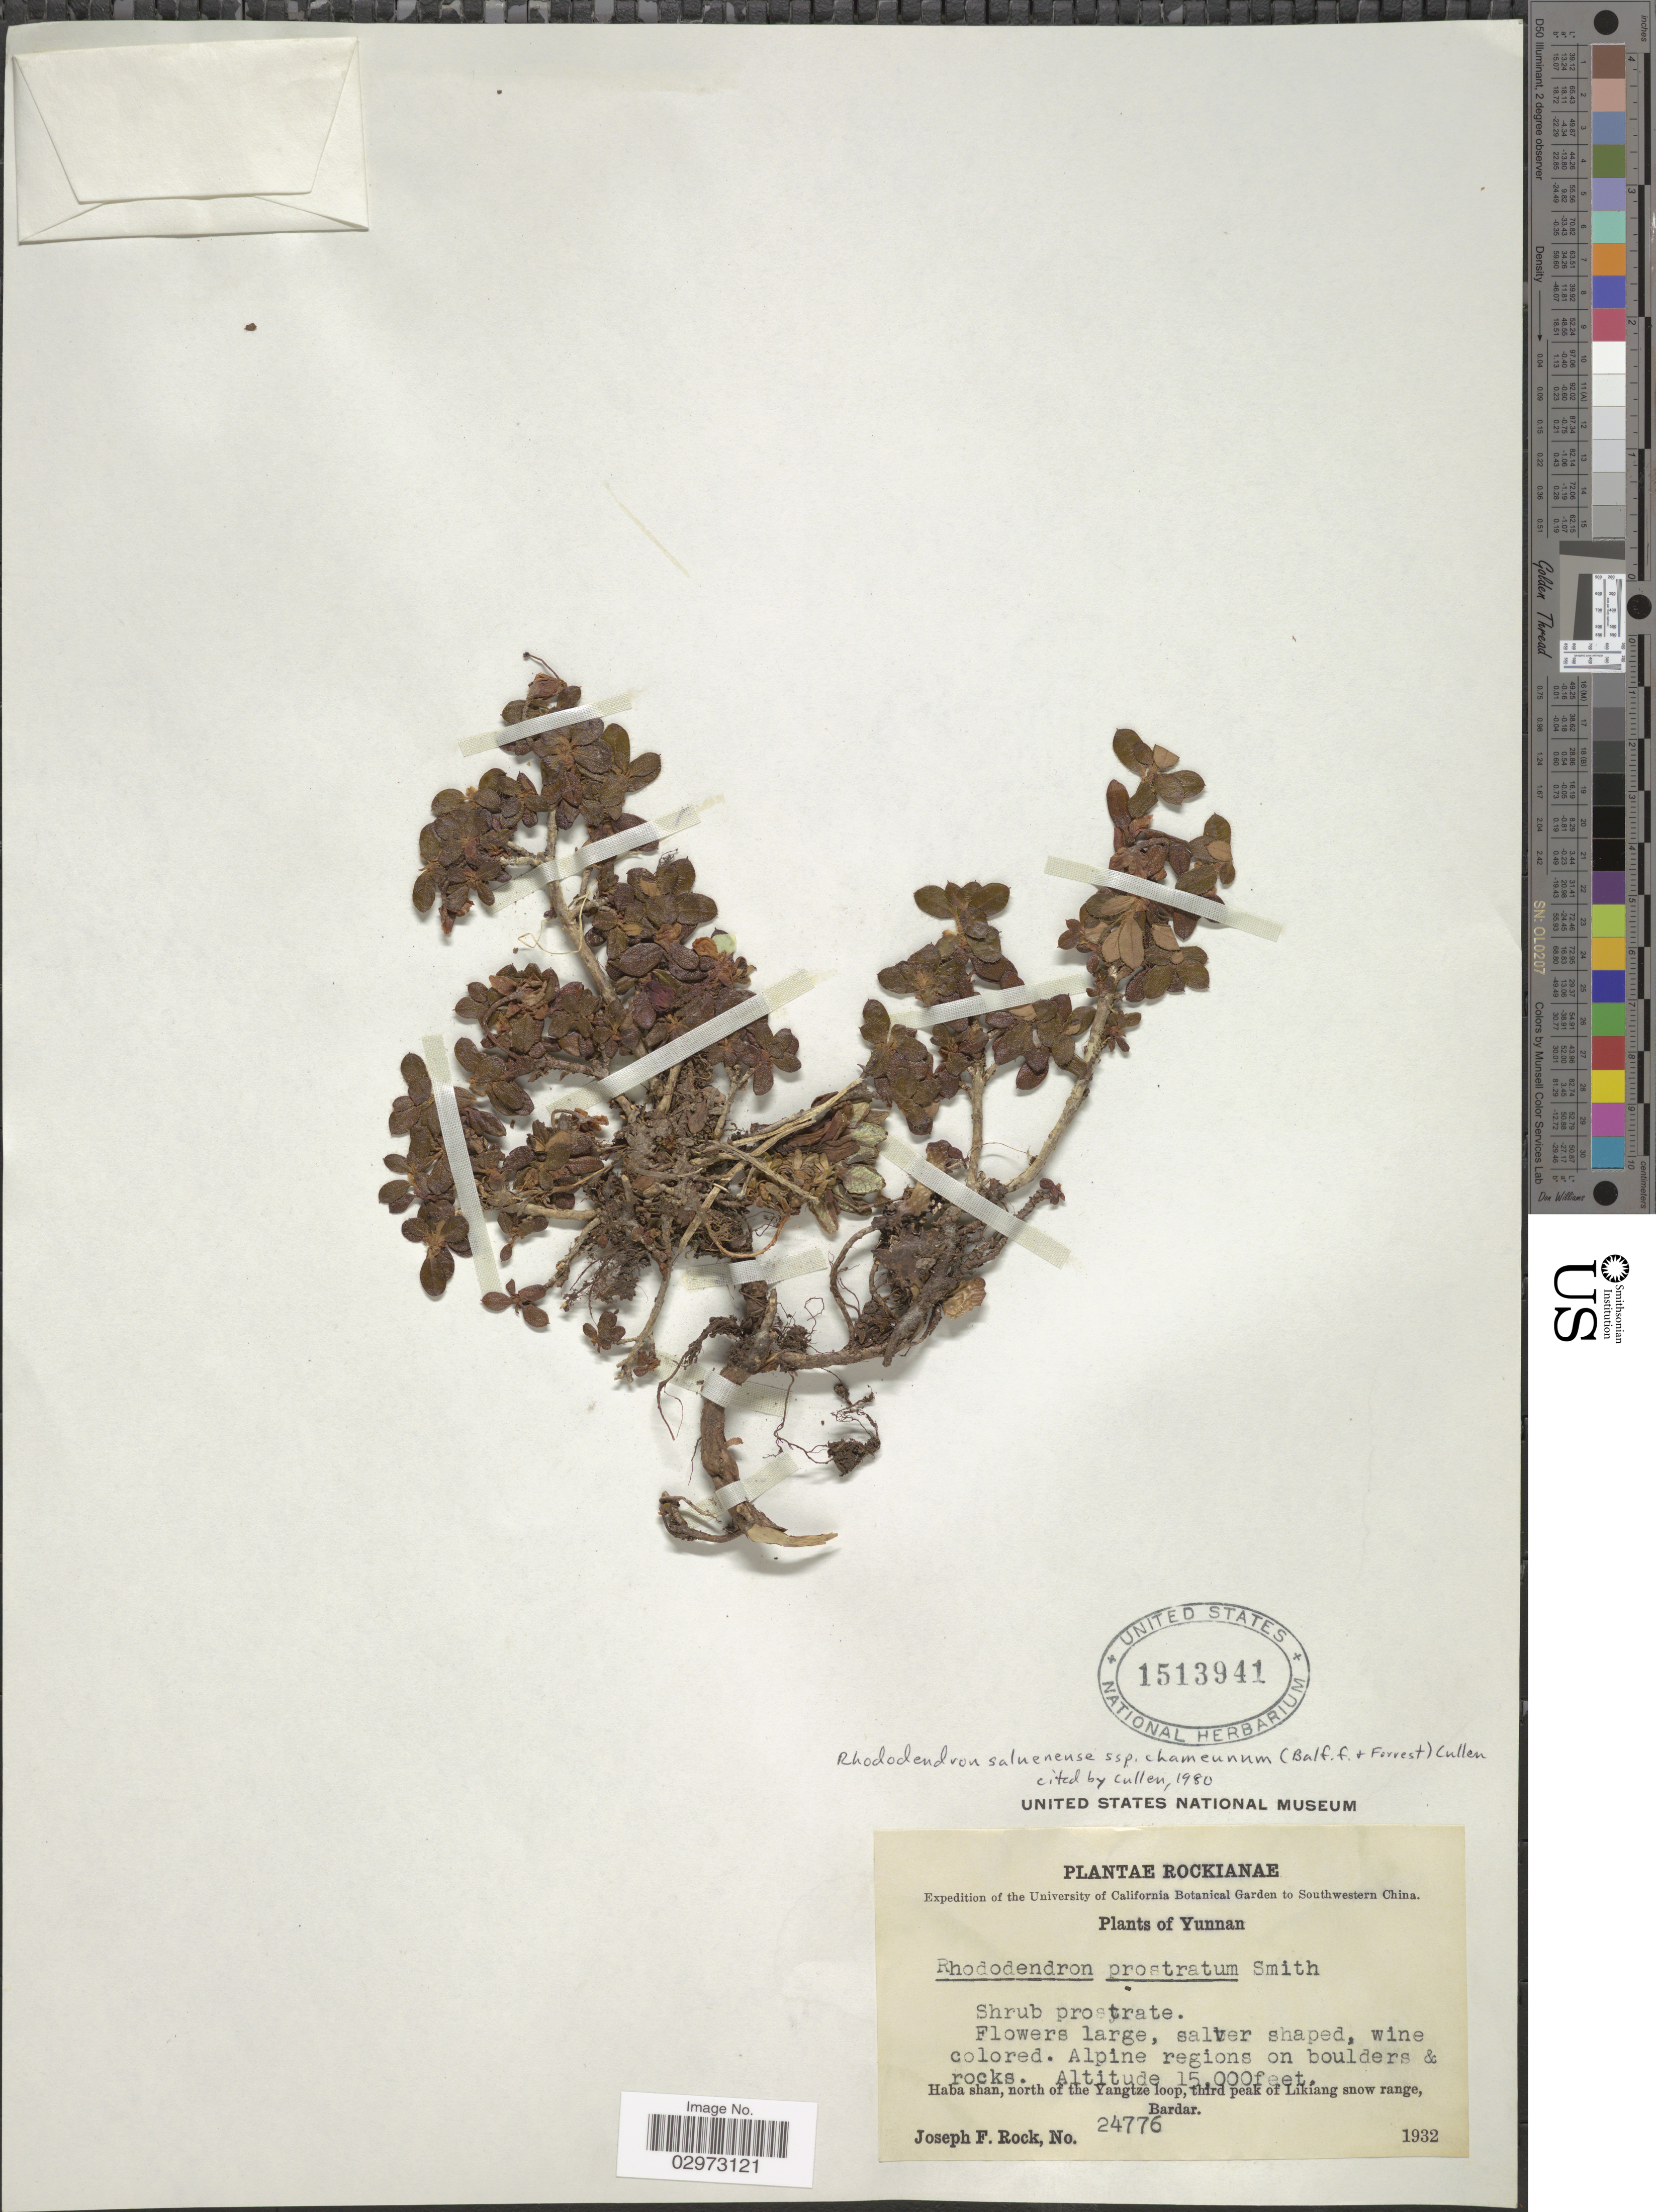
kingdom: Plantae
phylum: Tracheophyta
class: Magnoliopsida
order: Ericales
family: Ericaceae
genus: Rhododendron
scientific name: Rhododendron saluenense subsp. chameunum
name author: (Balf. f. & Forrest) Cullen in Cullen & D.F.Chamb.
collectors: J. F. Rock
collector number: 24776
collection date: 1932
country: China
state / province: Yunnan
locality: Southwestern China. Alpine regions on boulders & rocks. Haba shan, north of the Yangtze loop, third peak of Likiang snow range, Bardar.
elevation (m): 4572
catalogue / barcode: US 1513941